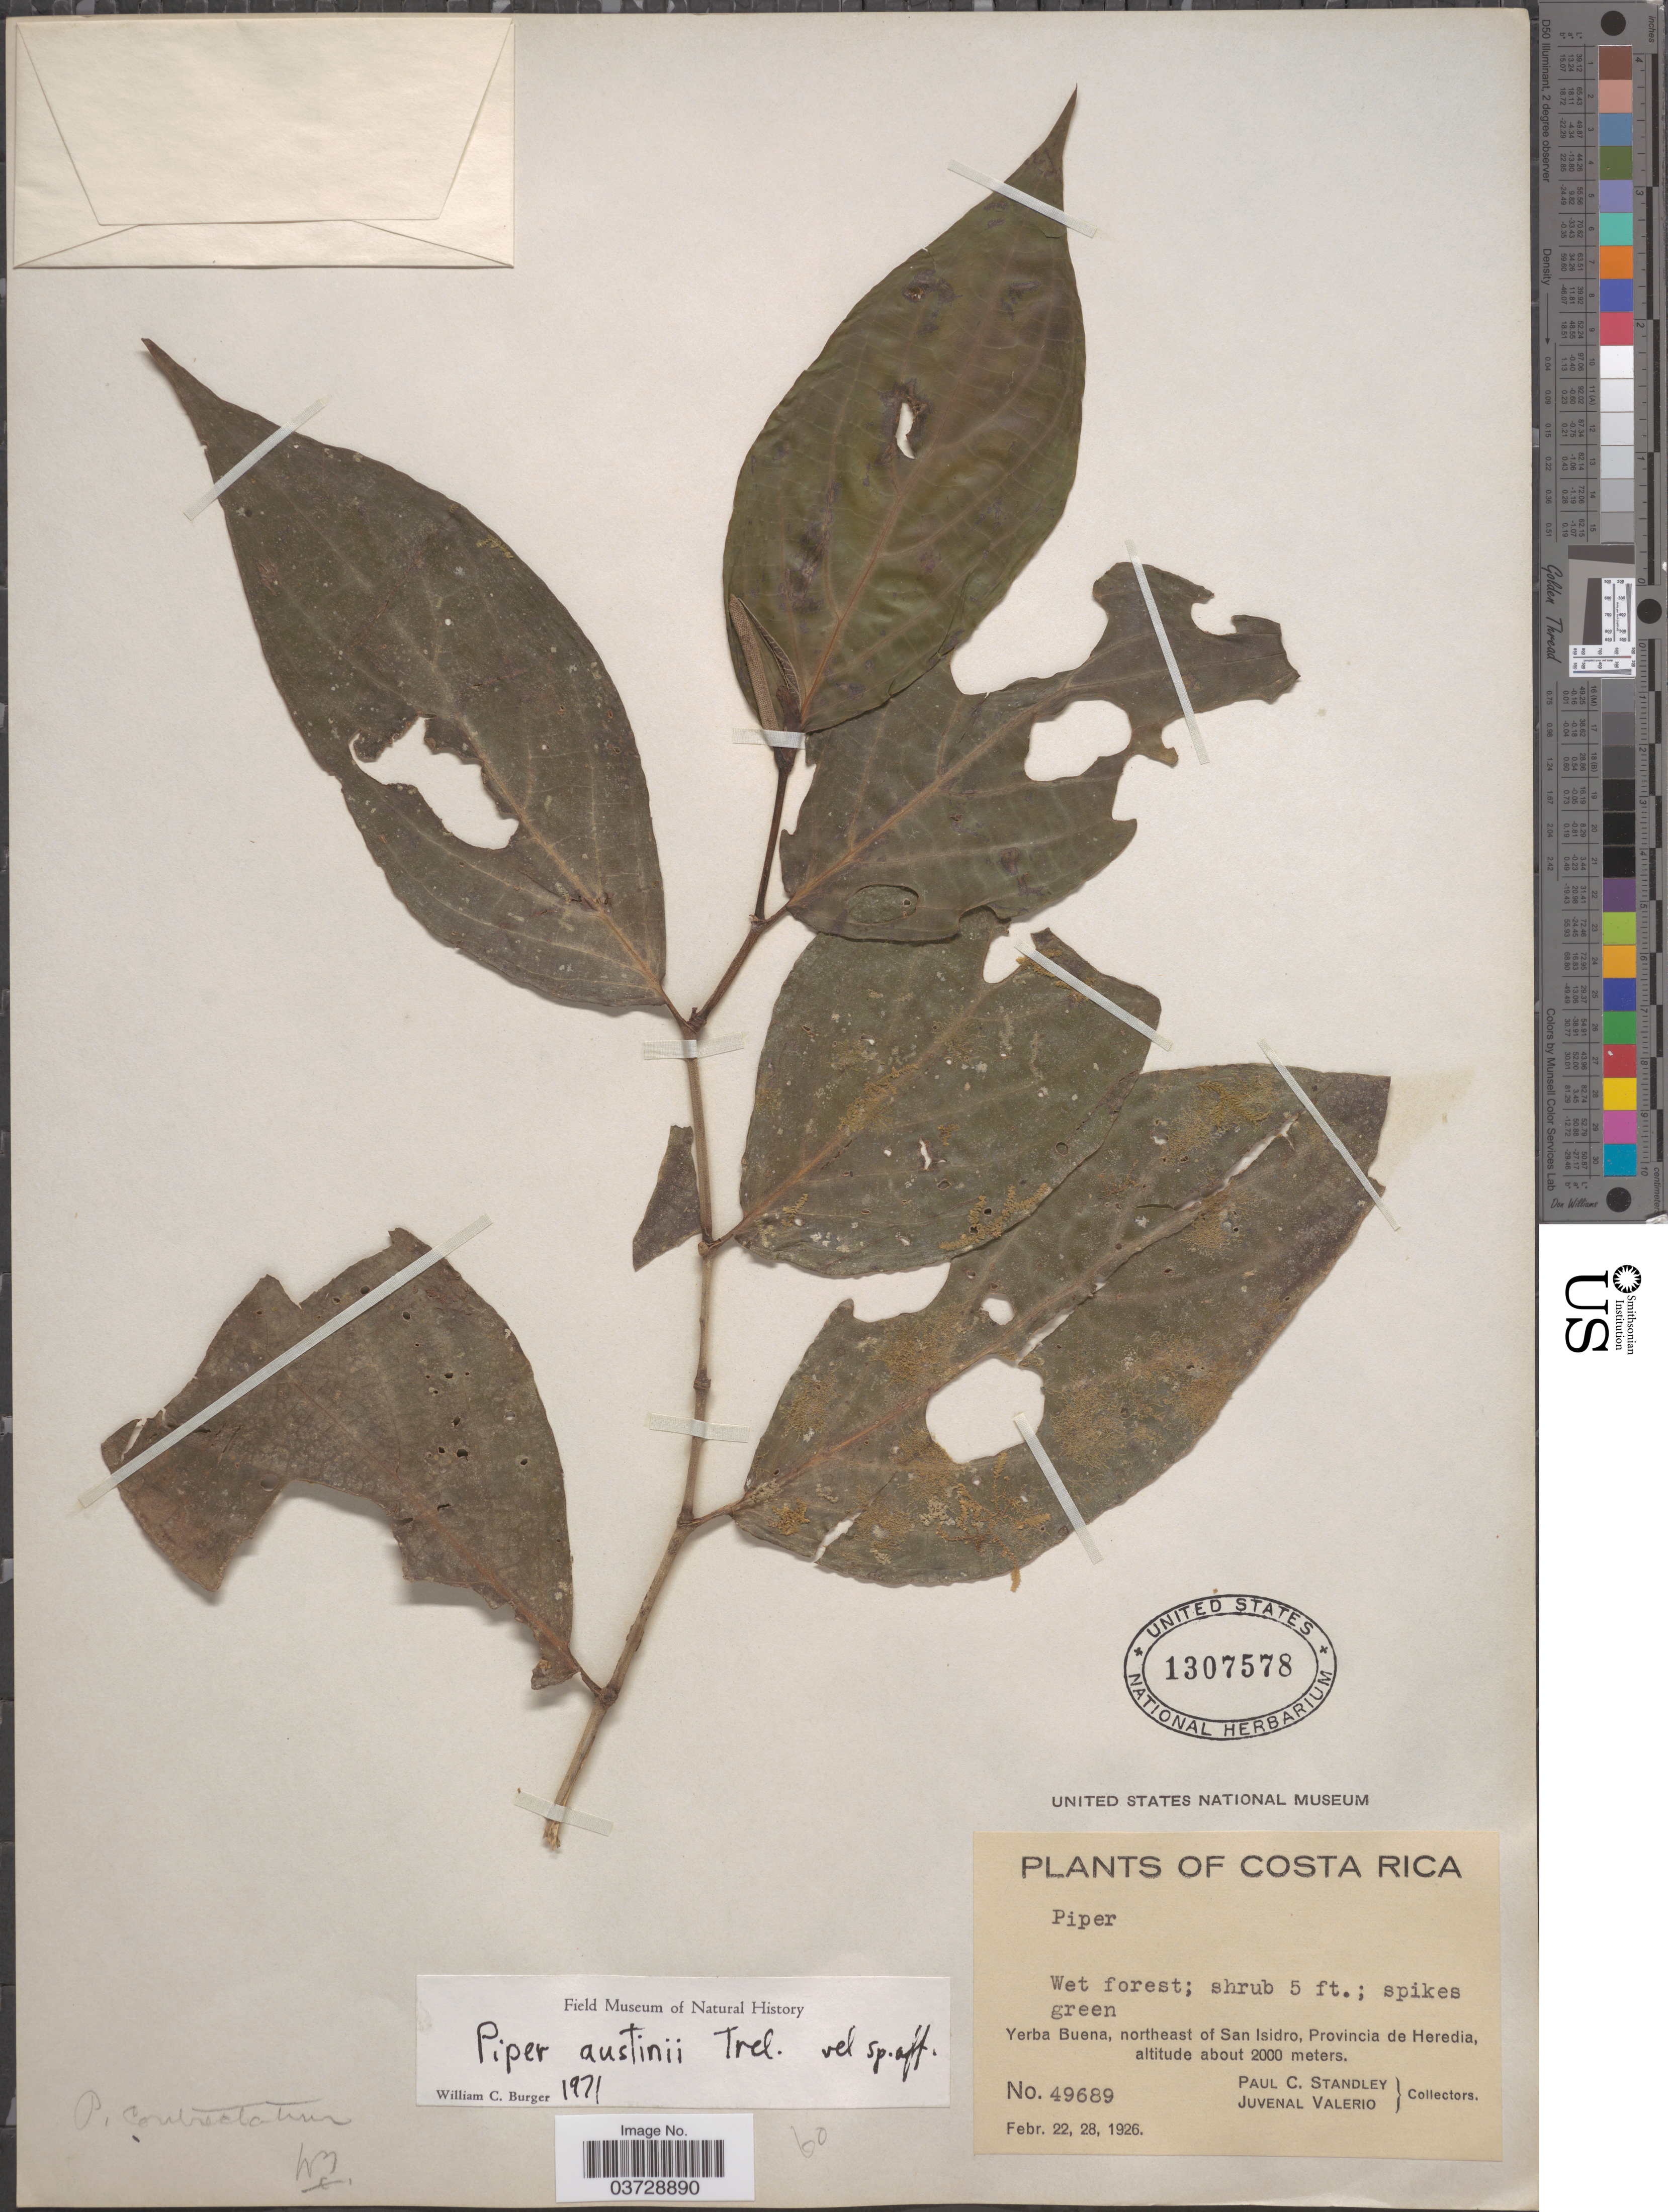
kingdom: Plantae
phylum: Tracheophyta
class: Magnoliopsida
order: Piperales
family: Piperaceae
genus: Piper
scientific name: Piper austini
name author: Trel.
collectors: P. C. Standley & J. Valerio R.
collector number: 49689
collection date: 1926-02-22/1926-02-28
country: Costa Rica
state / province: Heredia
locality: Yerba Buena, northeast of San Isidro.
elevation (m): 2000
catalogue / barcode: US 1307578